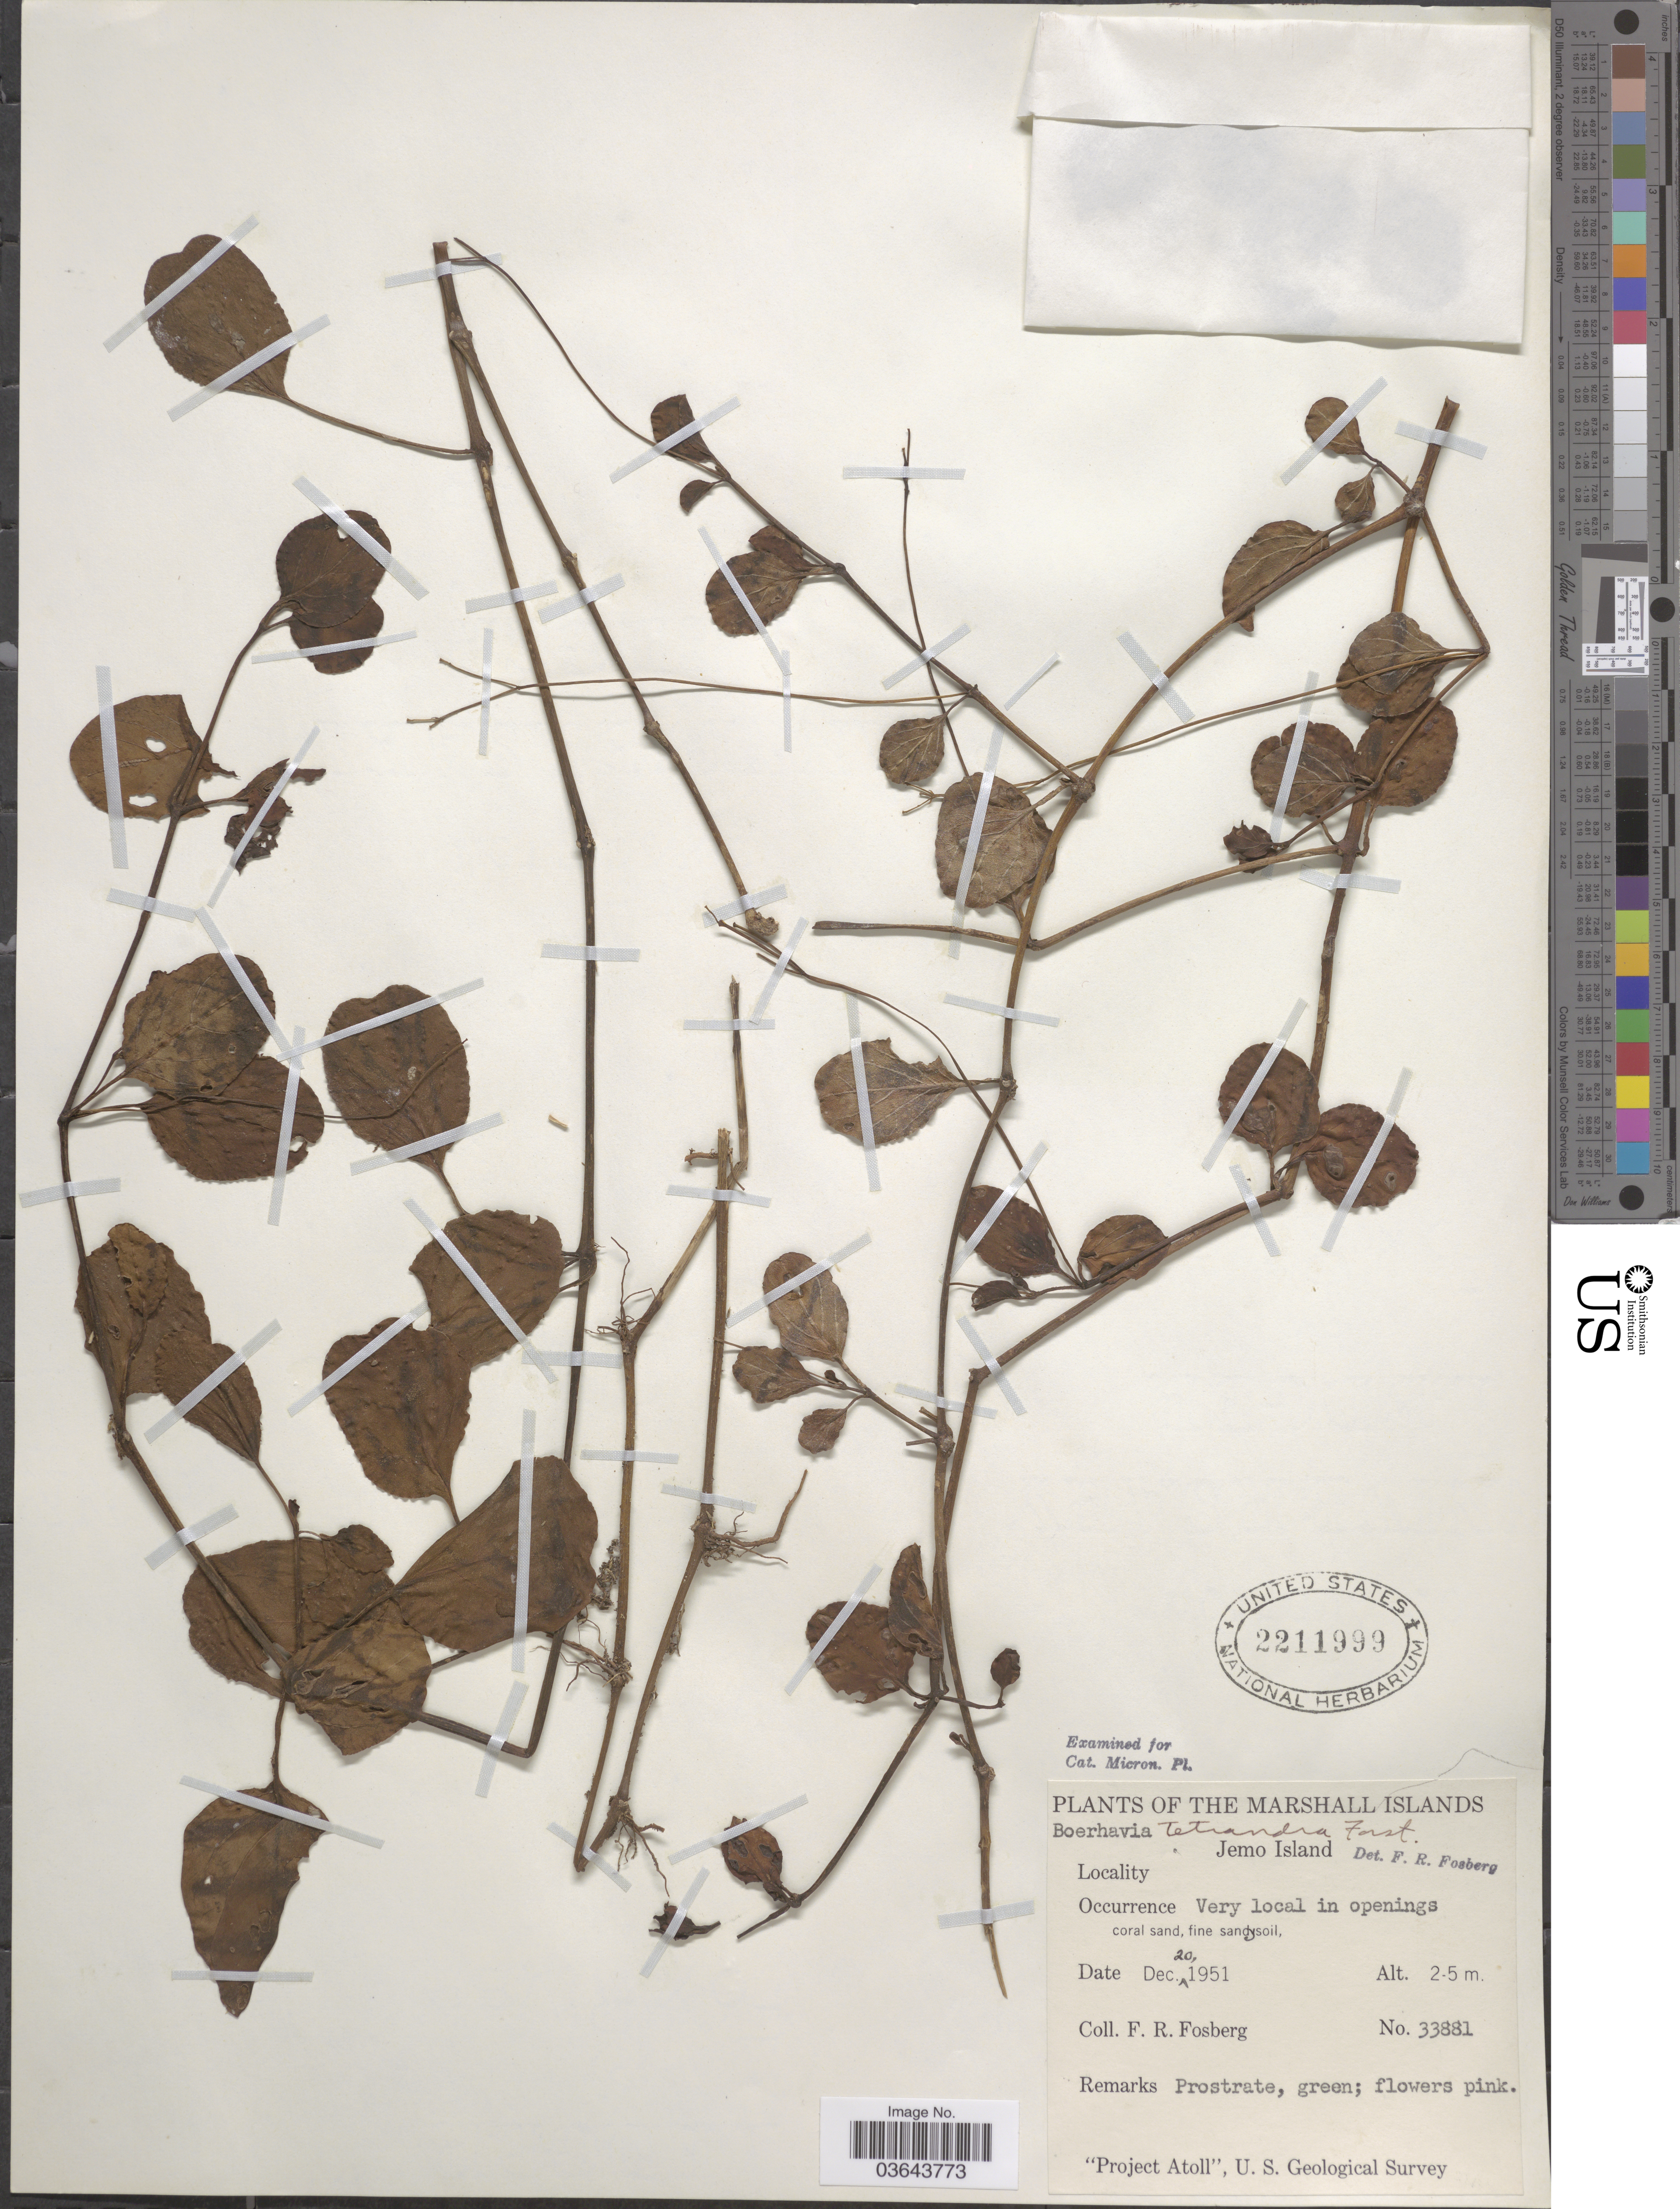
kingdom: Plantae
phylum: Tracheophyta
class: Magnoliopsida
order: Caryophyllales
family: Nyctaginaceae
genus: Boerhavia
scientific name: Boerhavia tetrandra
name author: G. Forst.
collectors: F. R. Fosberg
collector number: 33881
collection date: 1951-12-20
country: Marshall Islands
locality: Jemo Island.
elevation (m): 2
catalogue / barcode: US 2211999